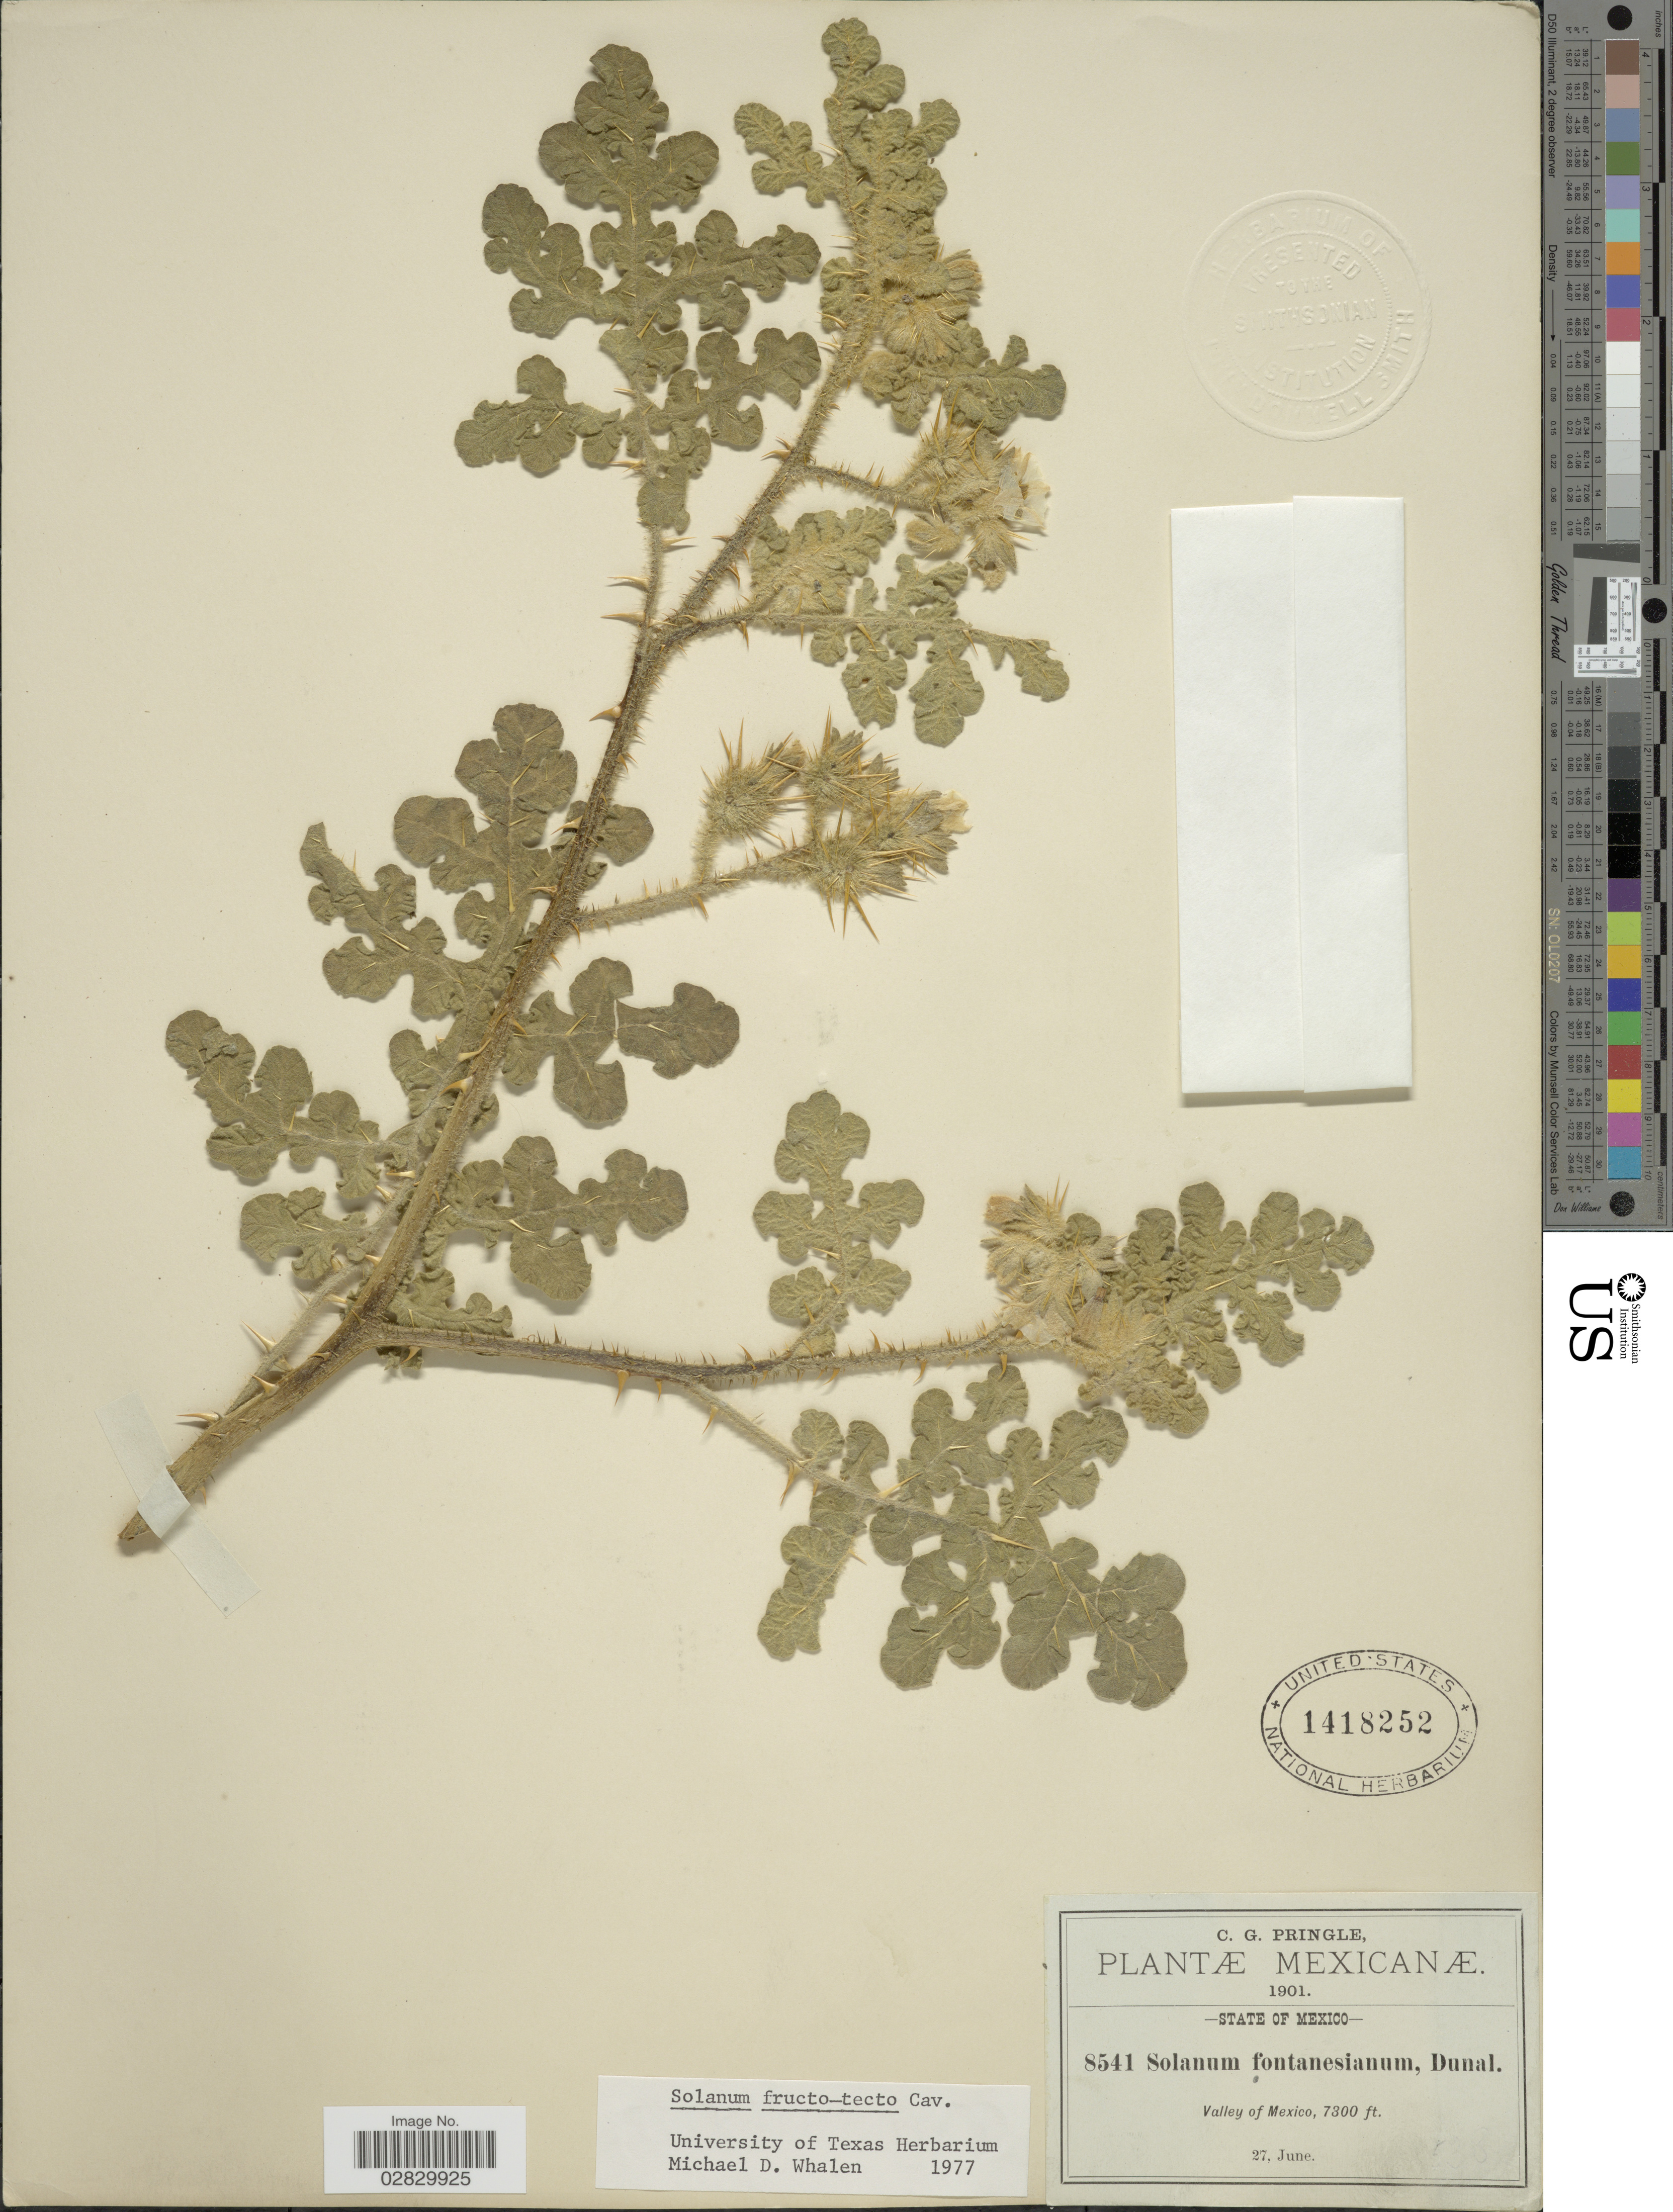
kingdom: Plantae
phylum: Tracheophyta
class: Magnoliopsida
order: Solanales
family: Solanaceae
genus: Solanum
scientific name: Solanum fructo-tecto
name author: Cav.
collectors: C. G. Pringle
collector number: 8541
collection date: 1901-06-27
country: Mexico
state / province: México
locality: Valley of Mexico.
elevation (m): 2225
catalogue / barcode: US 1418252